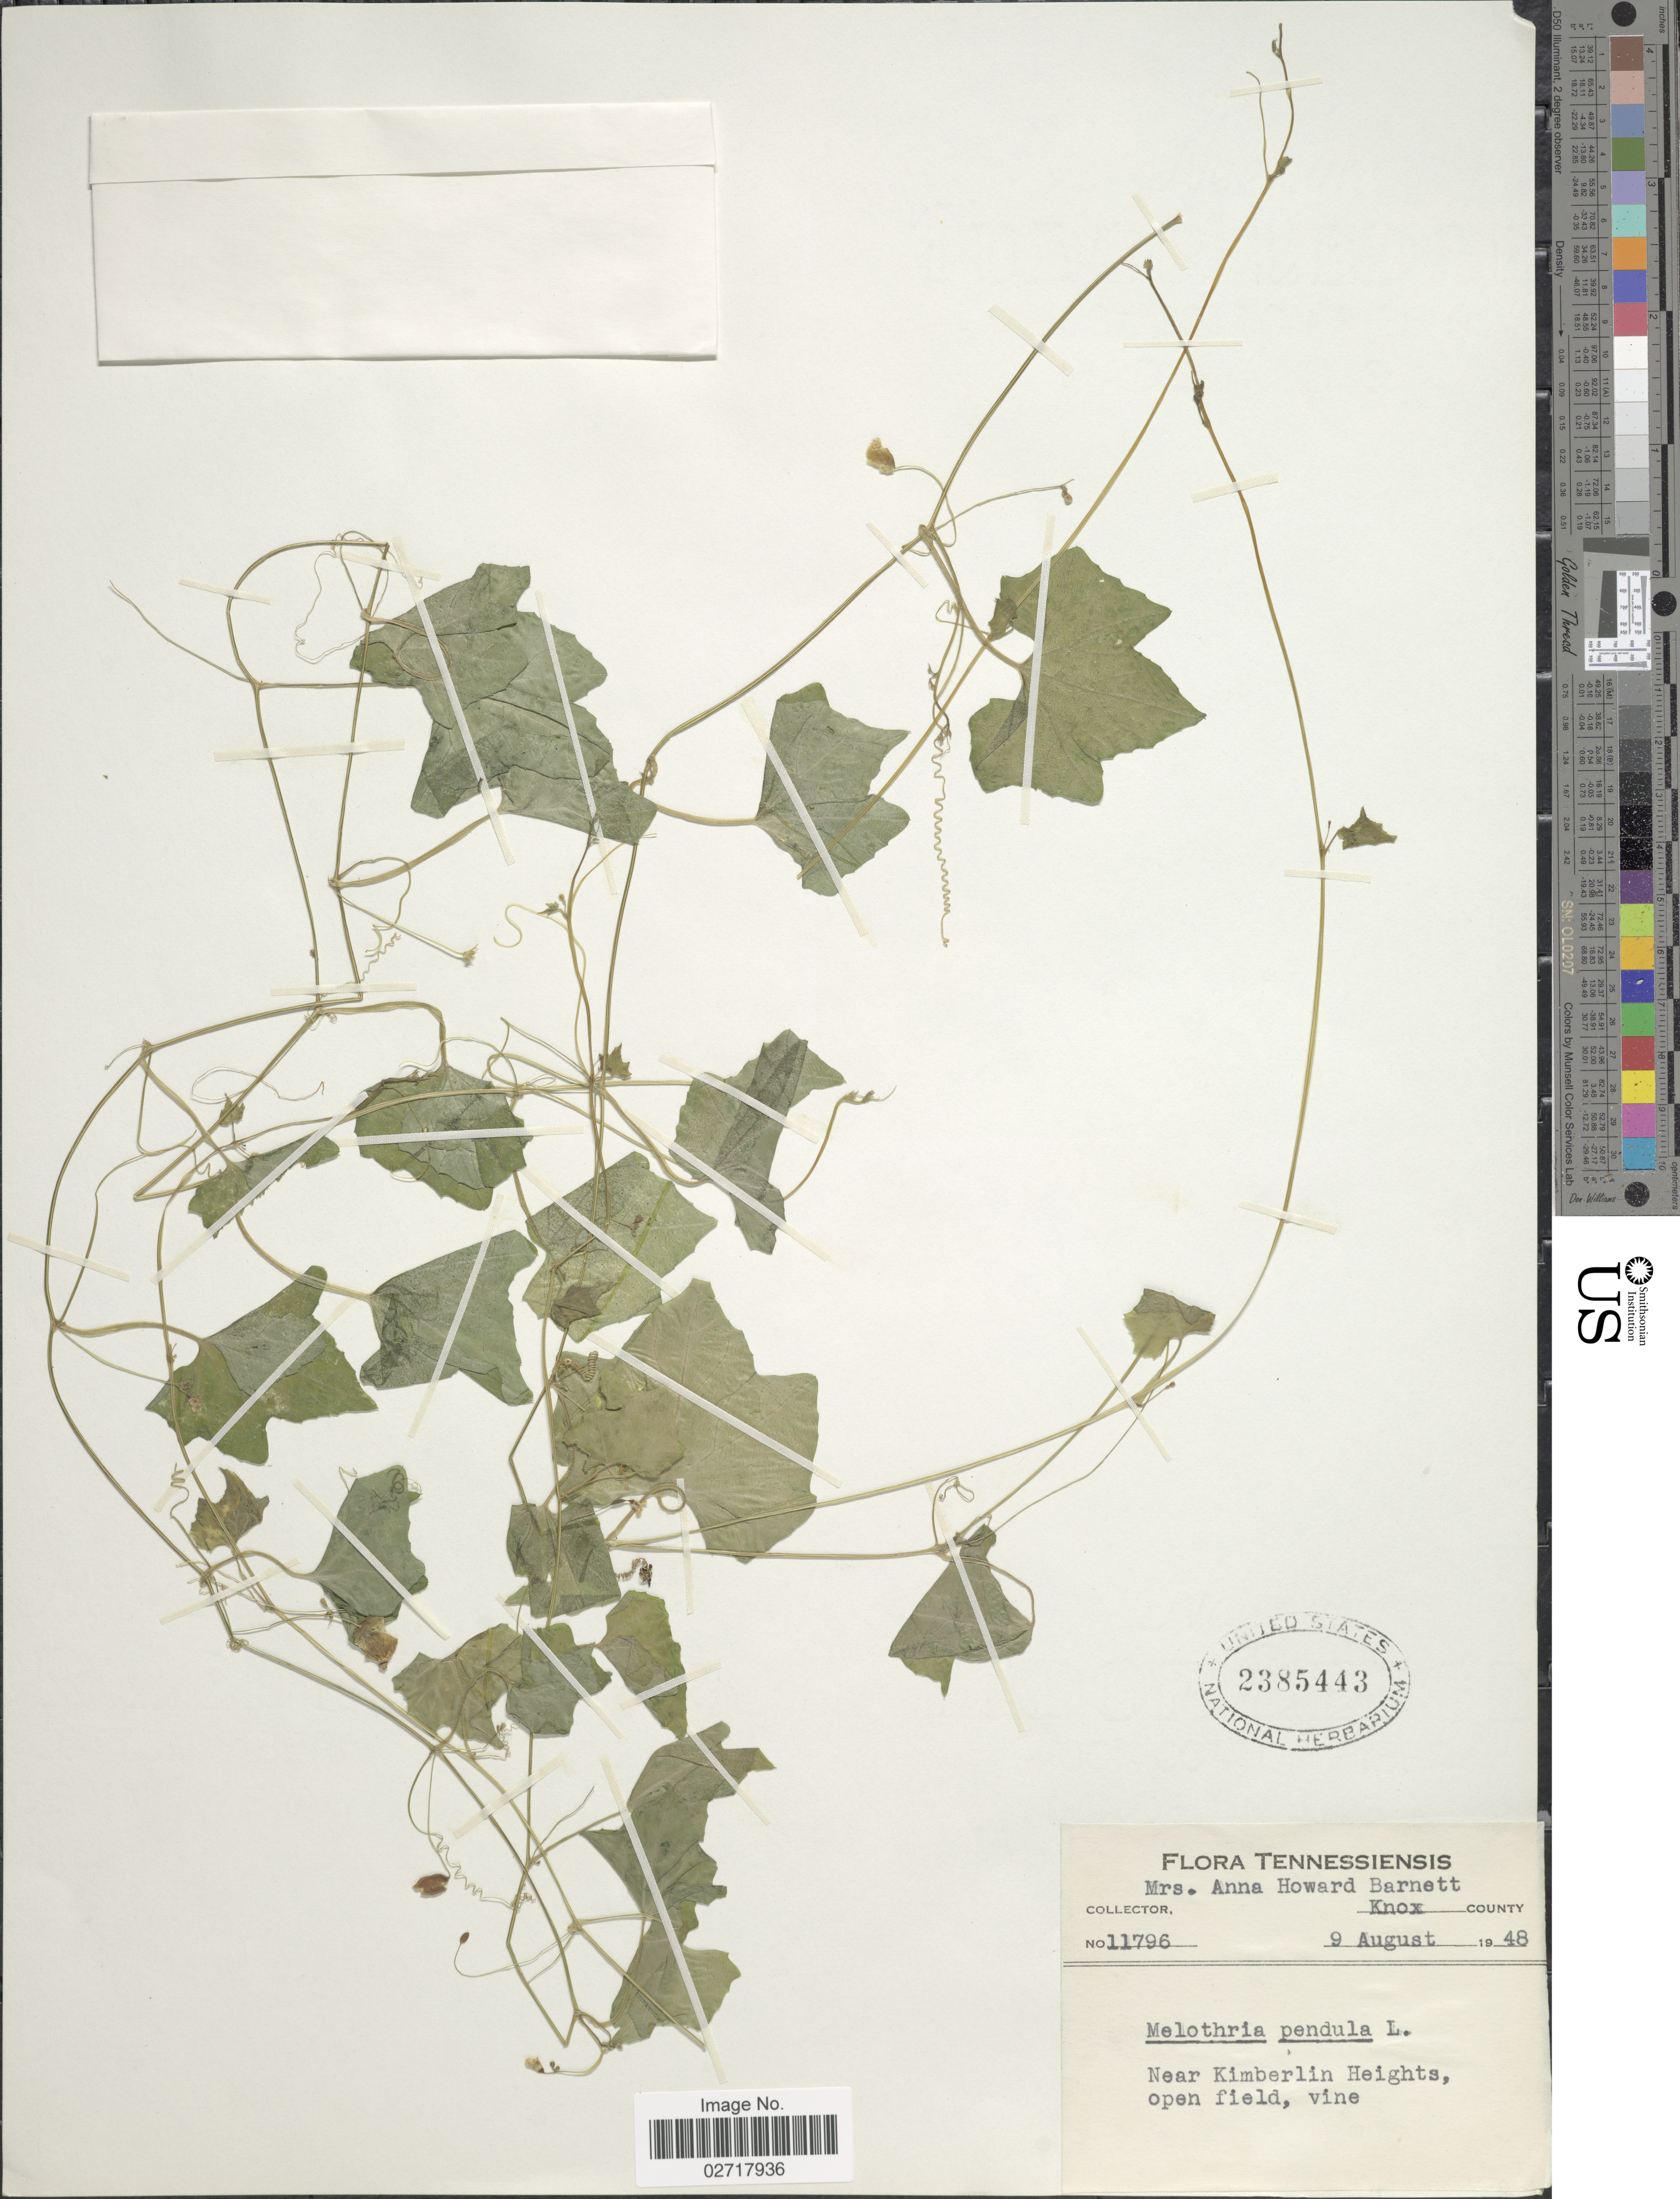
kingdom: Plantae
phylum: Tracheophyta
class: Magnoliopsida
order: Cucurbitales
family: Cucurbitaceae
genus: Melothria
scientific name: Melothria pendula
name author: L.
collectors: A. Barnett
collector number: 11796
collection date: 1948-08-09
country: United States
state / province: Tennessee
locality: Knox County. Near Kimberlin Heights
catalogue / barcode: US 2385443